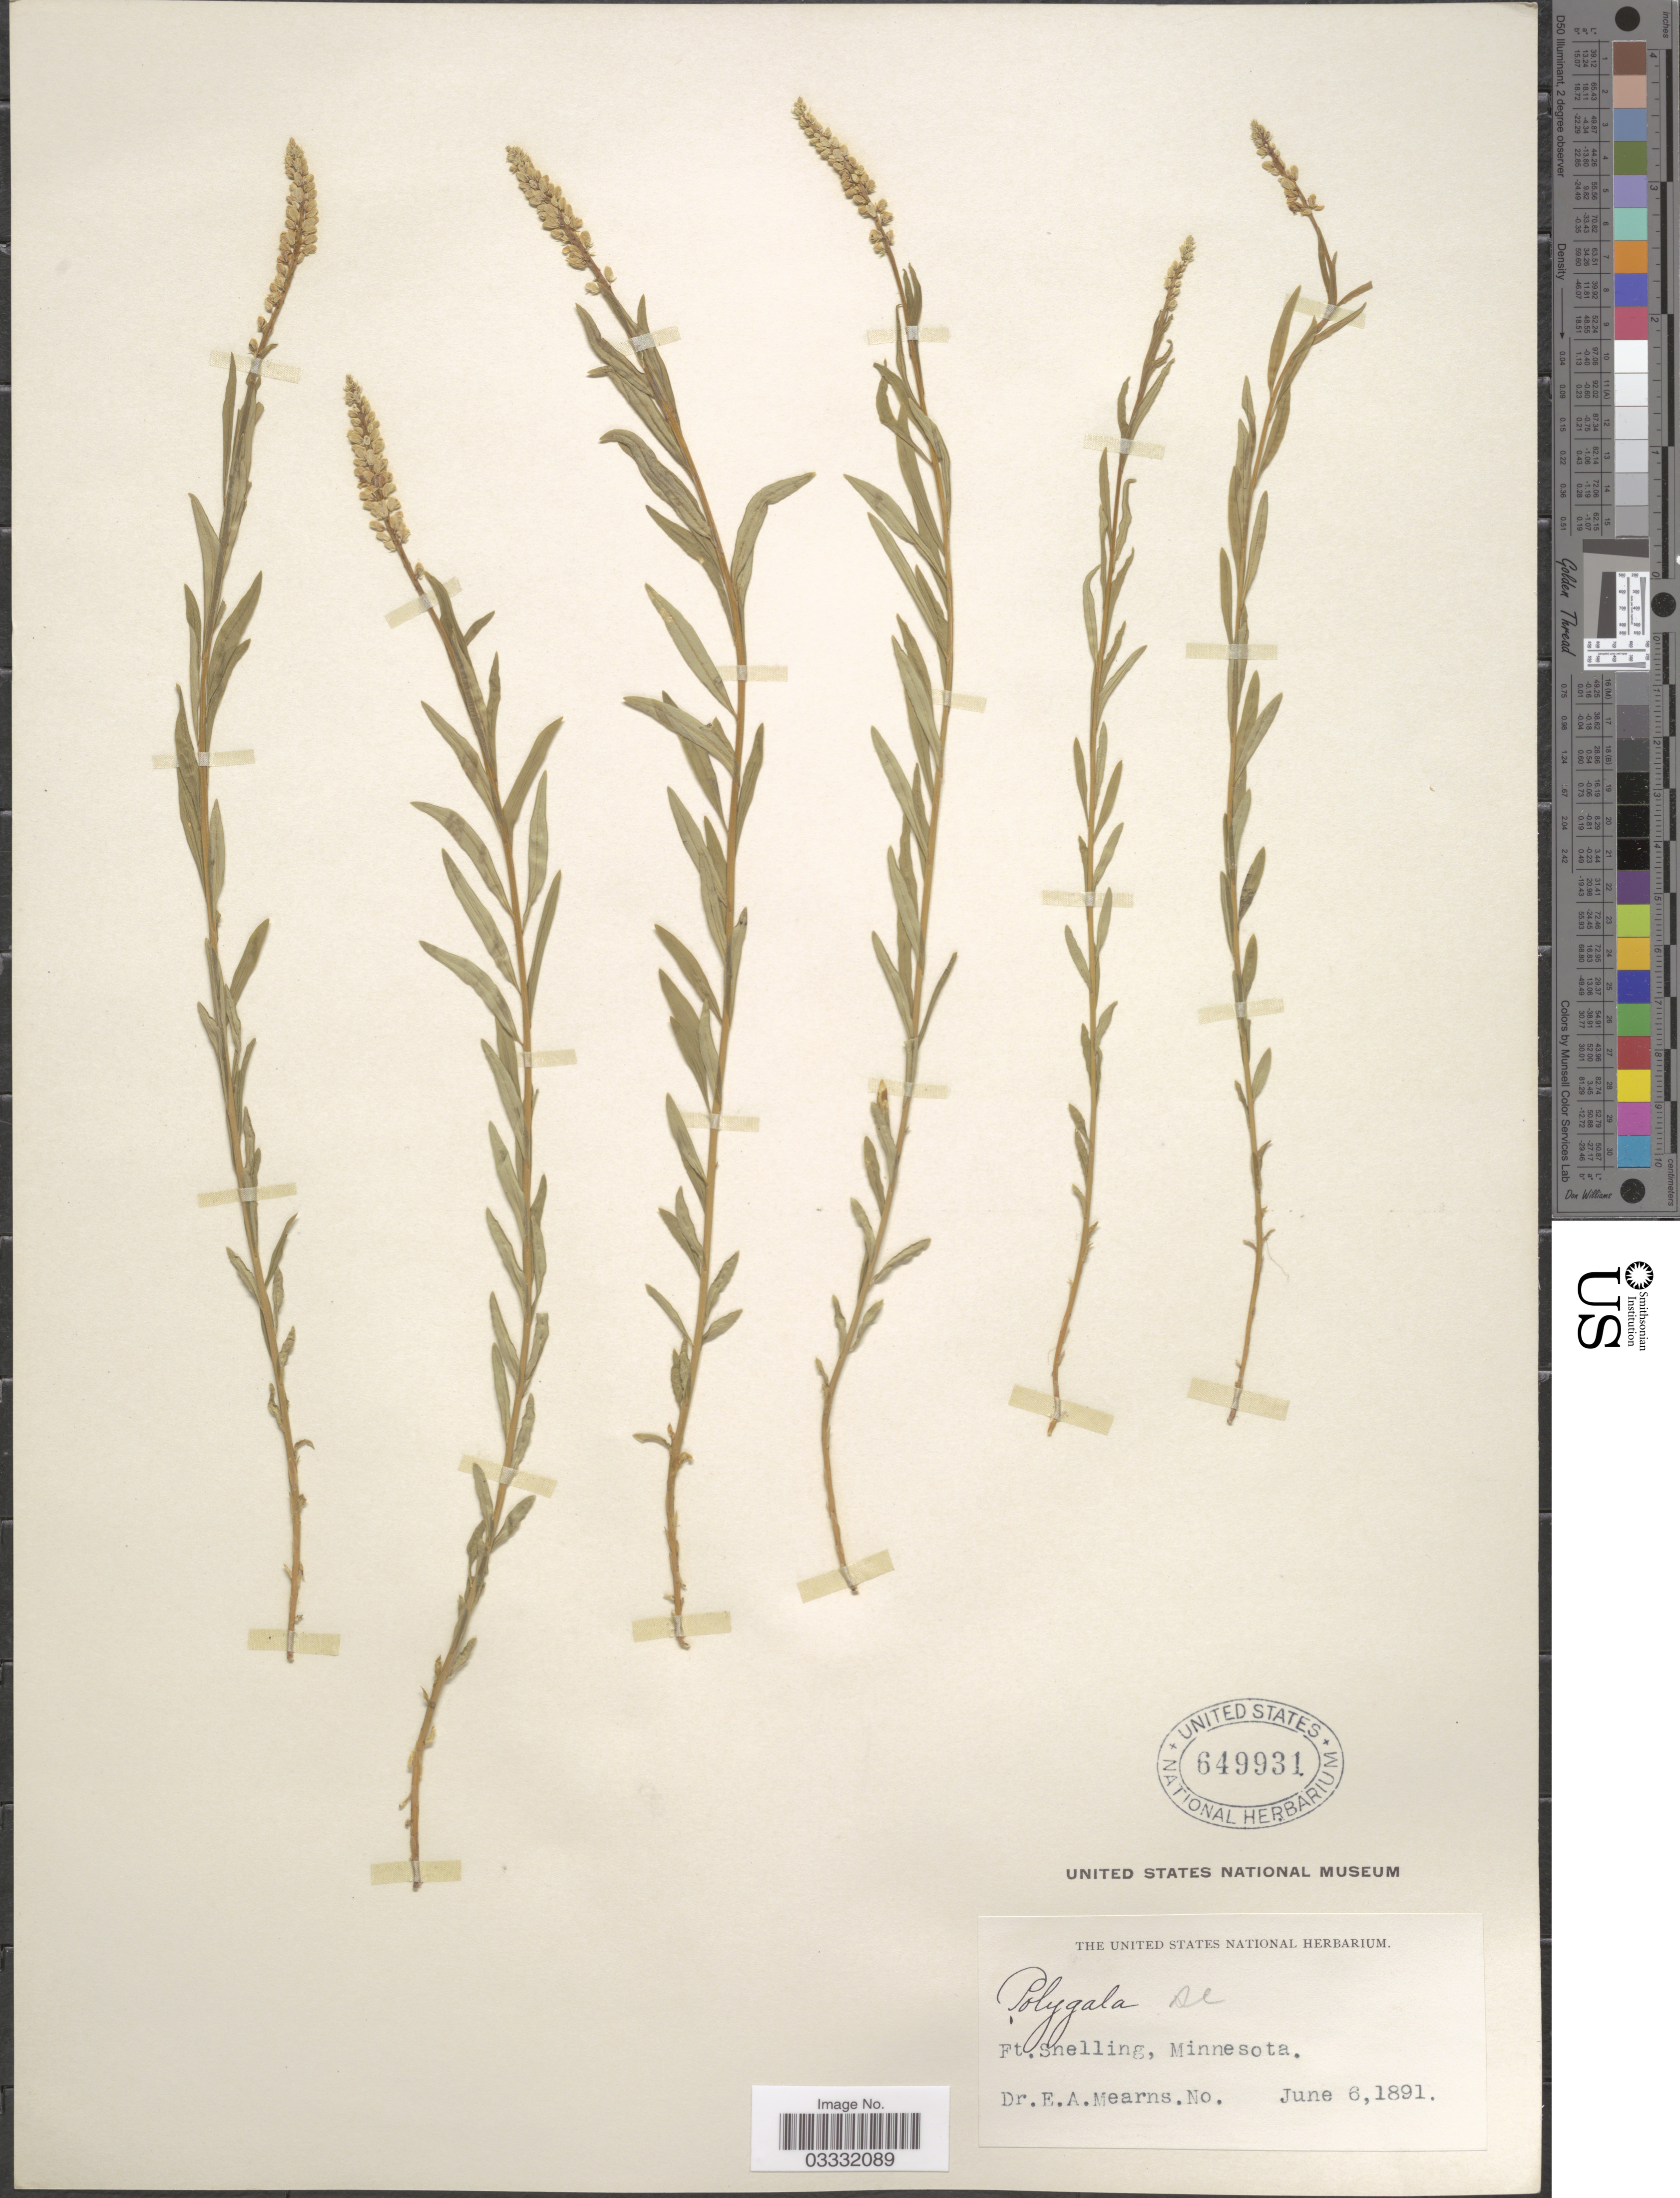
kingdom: Plantae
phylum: Tracheophyta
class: Magnoliopsida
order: Fabales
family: Polygalaceae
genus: Polygala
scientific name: Polygala senega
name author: L.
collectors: E. A. Mearns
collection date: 1891-06-06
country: United States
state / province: Minnesota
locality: Ft. Snelling.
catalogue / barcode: US 649931